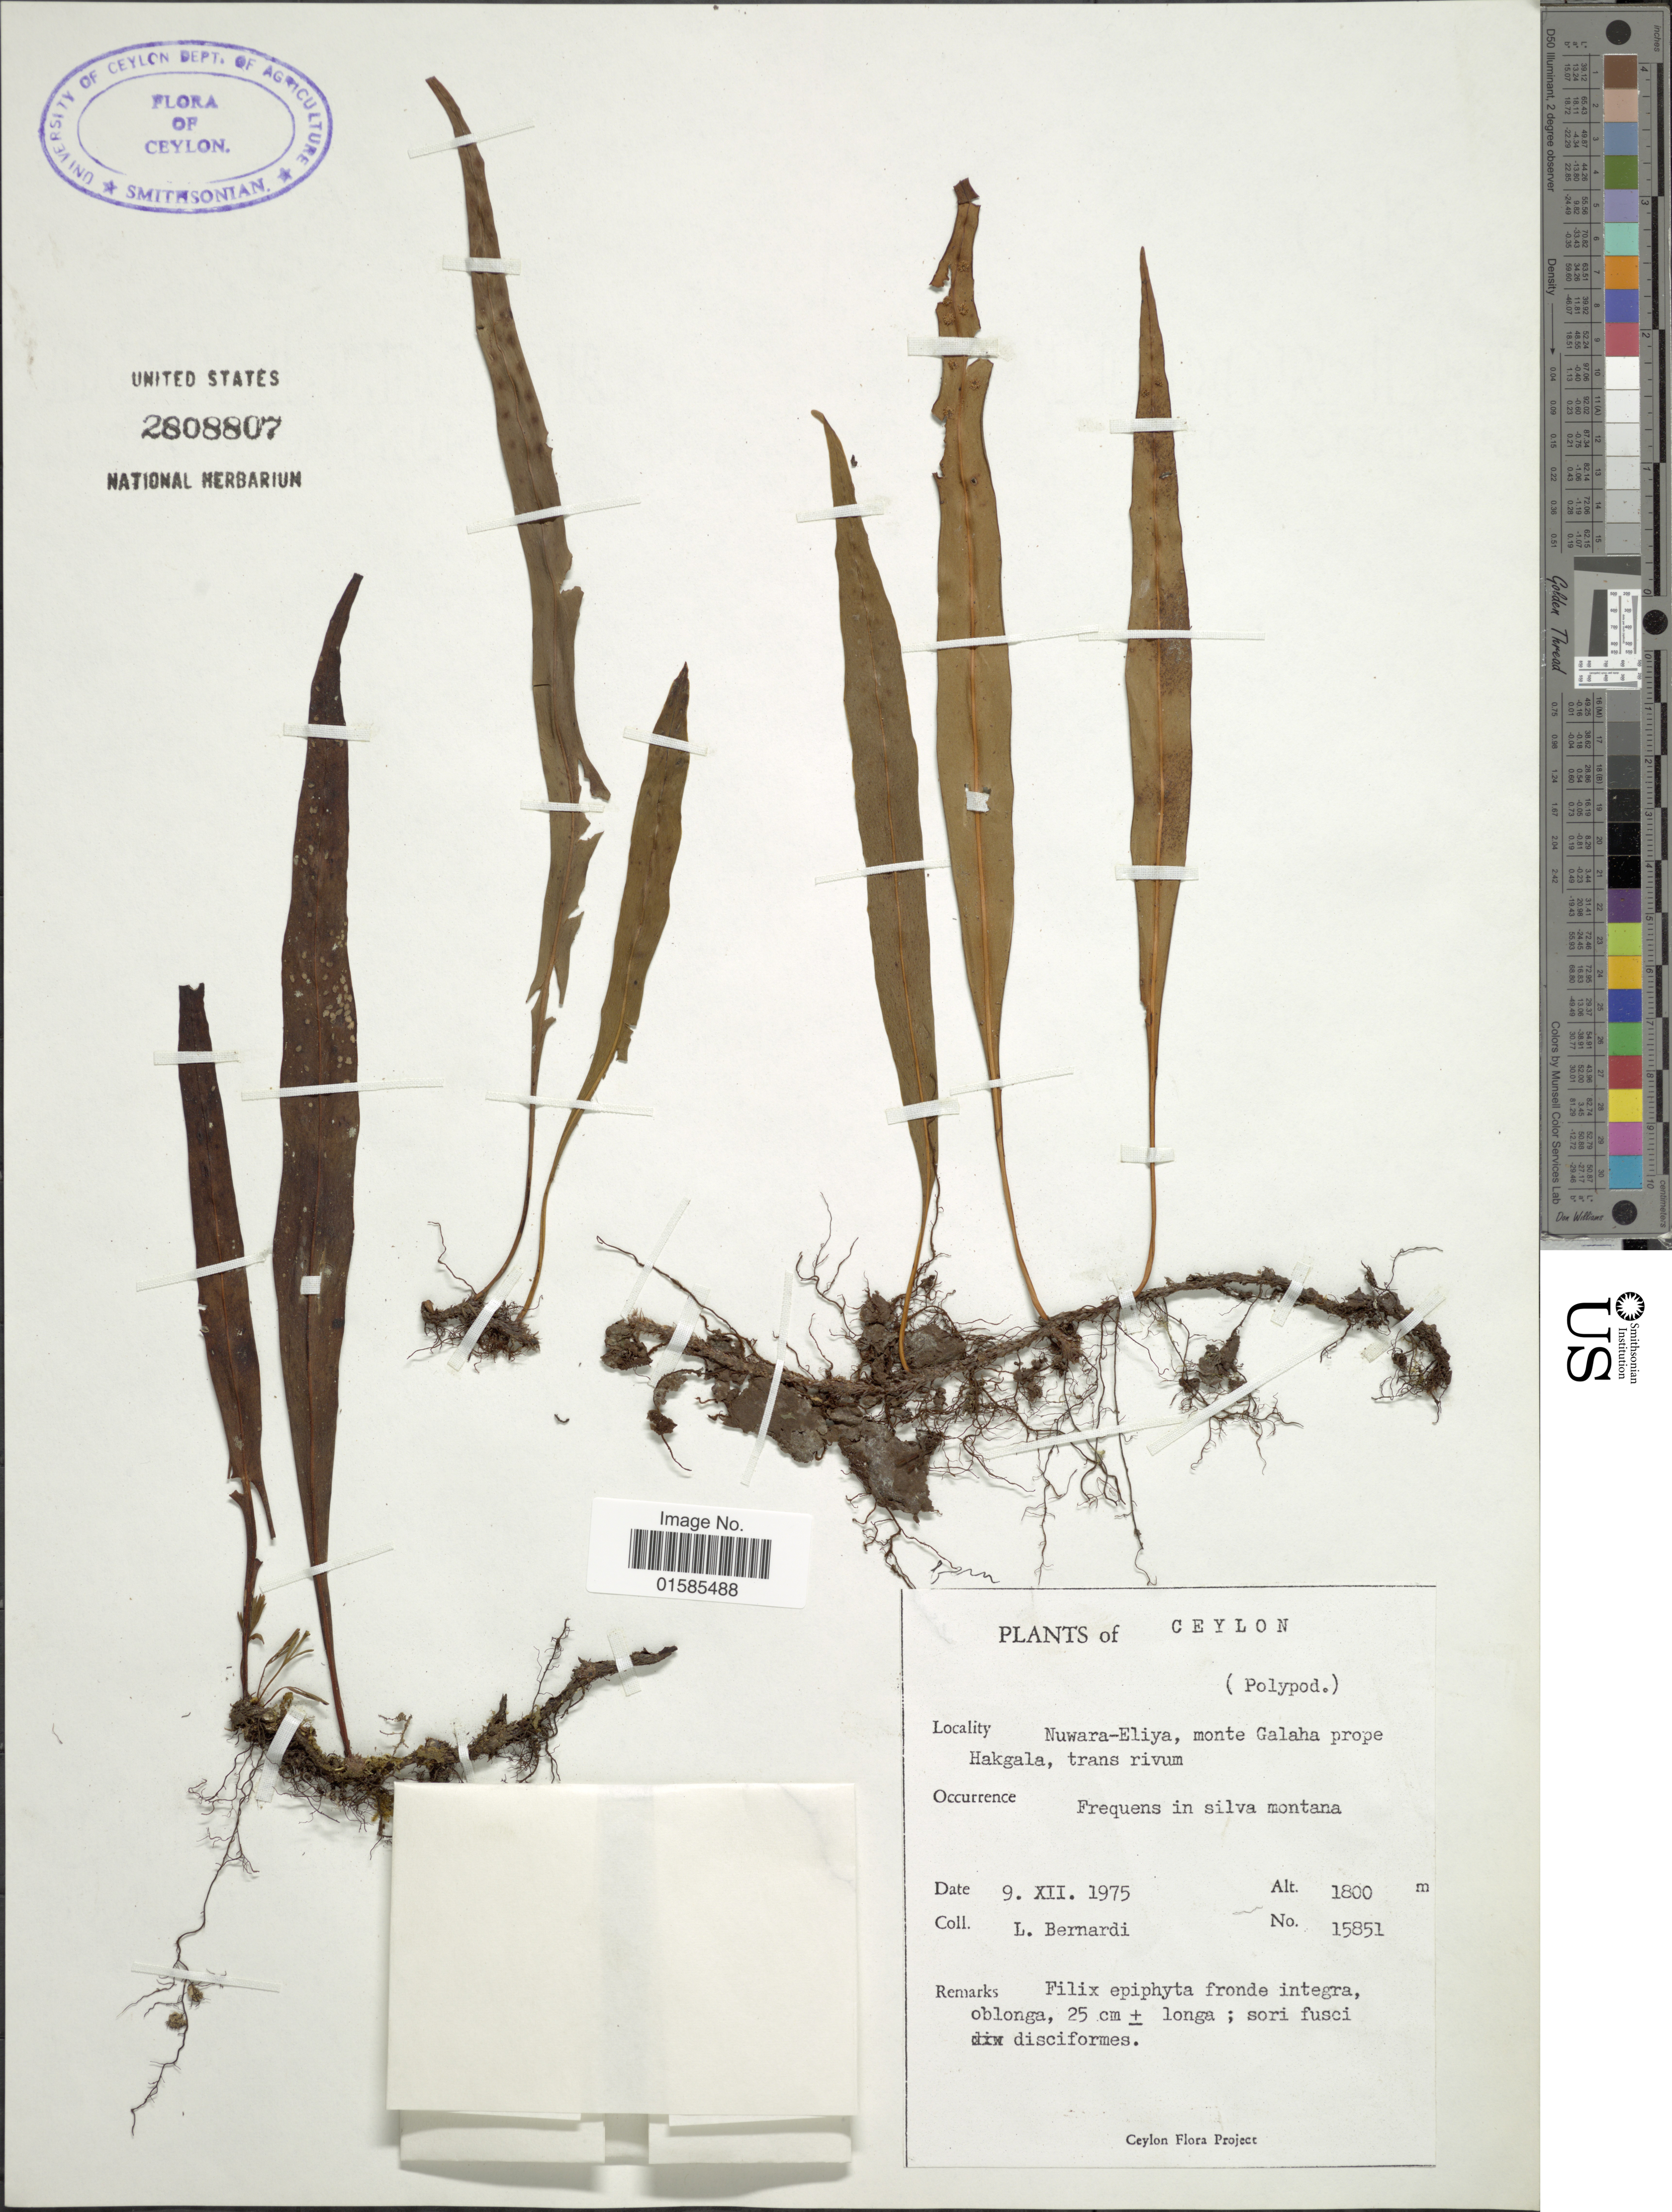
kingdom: Plantae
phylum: Tracheophyta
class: Polypodiopsida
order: Polypodiales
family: Polypodiaceae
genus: Leptochilus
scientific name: Leptochilus sp.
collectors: L. Bernardi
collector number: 15851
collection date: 1975-12-09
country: Sri Lanka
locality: Ceylon, Nuwara-Eliya, monte Galaha prope Hakgala, trans rivum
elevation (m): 1800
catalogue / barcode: US 2808807